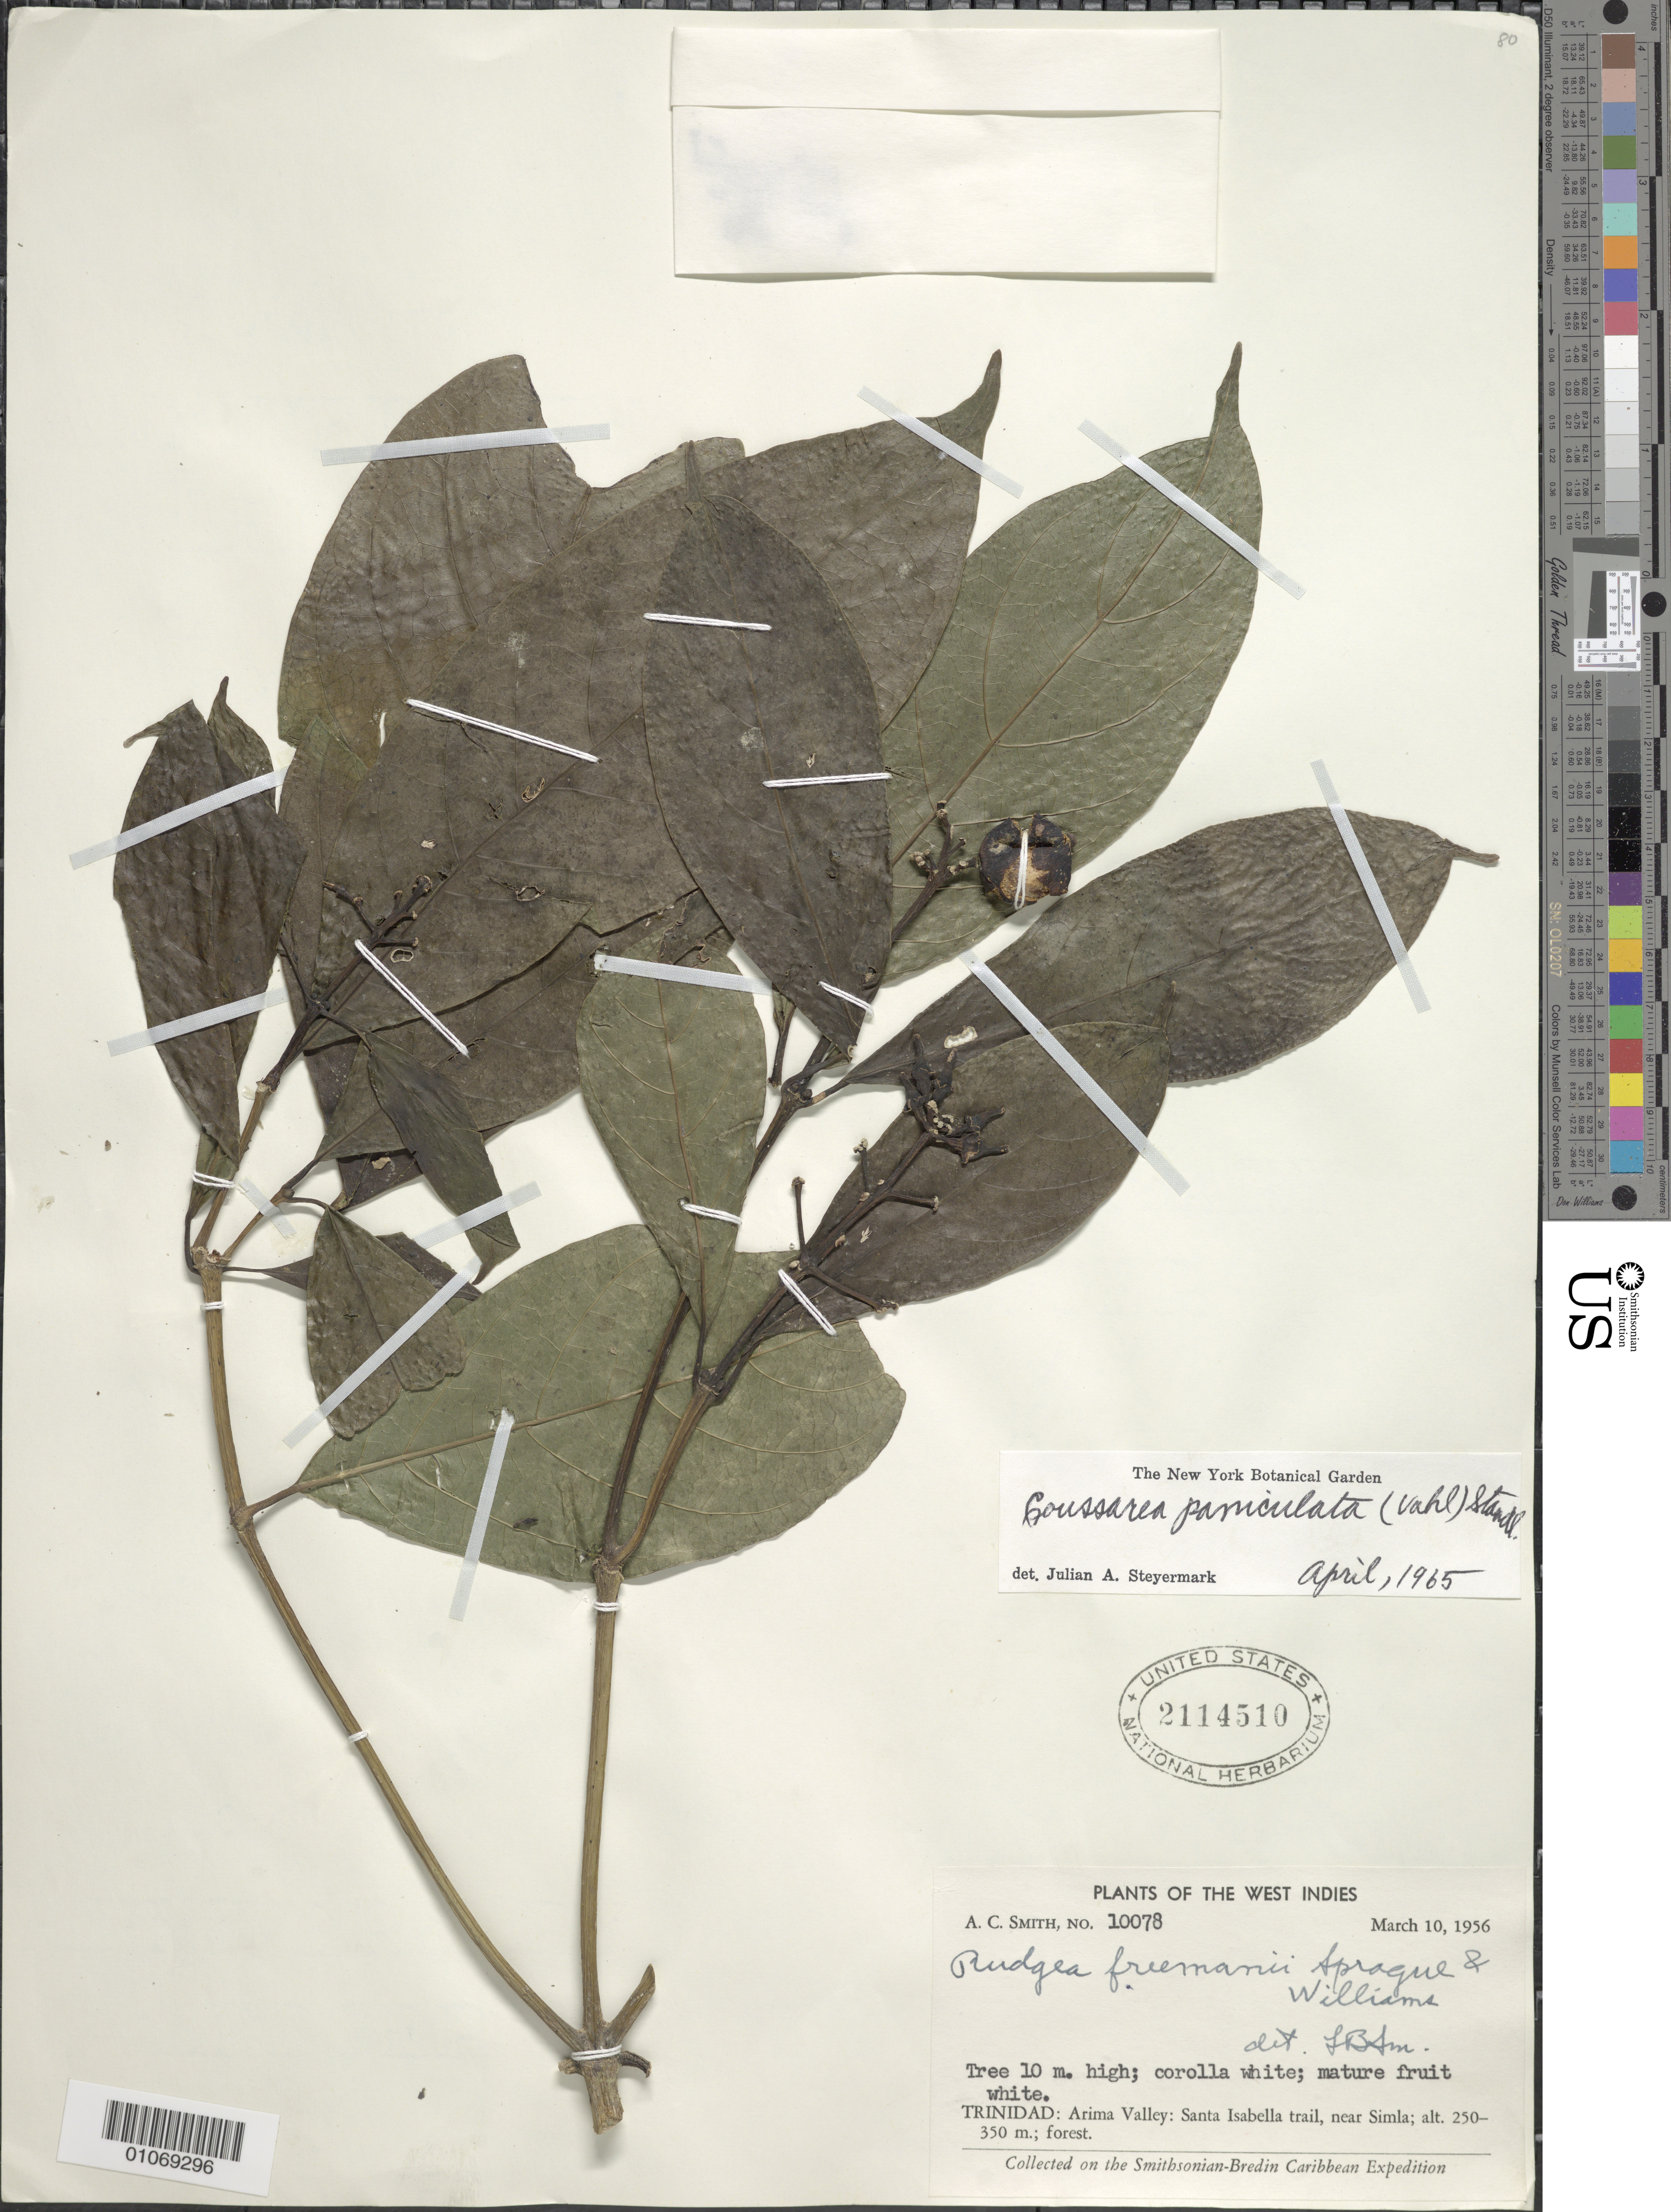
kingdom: Plantae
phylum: Tracheophyta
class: Magnoliopsida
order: Gentianales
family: Rubiaceae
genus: Coussarea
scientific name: Coussarea paniculata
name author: (Vahl) Standl.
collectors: A. C. Smith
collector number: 10078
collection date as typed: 10 Mar 1956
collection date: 1956-03-10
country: Trinidad and Tobago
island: Trinidad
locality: Arima Valley, Santa Isabella Trail, near Simla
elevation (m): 250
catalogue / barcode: US 2114510